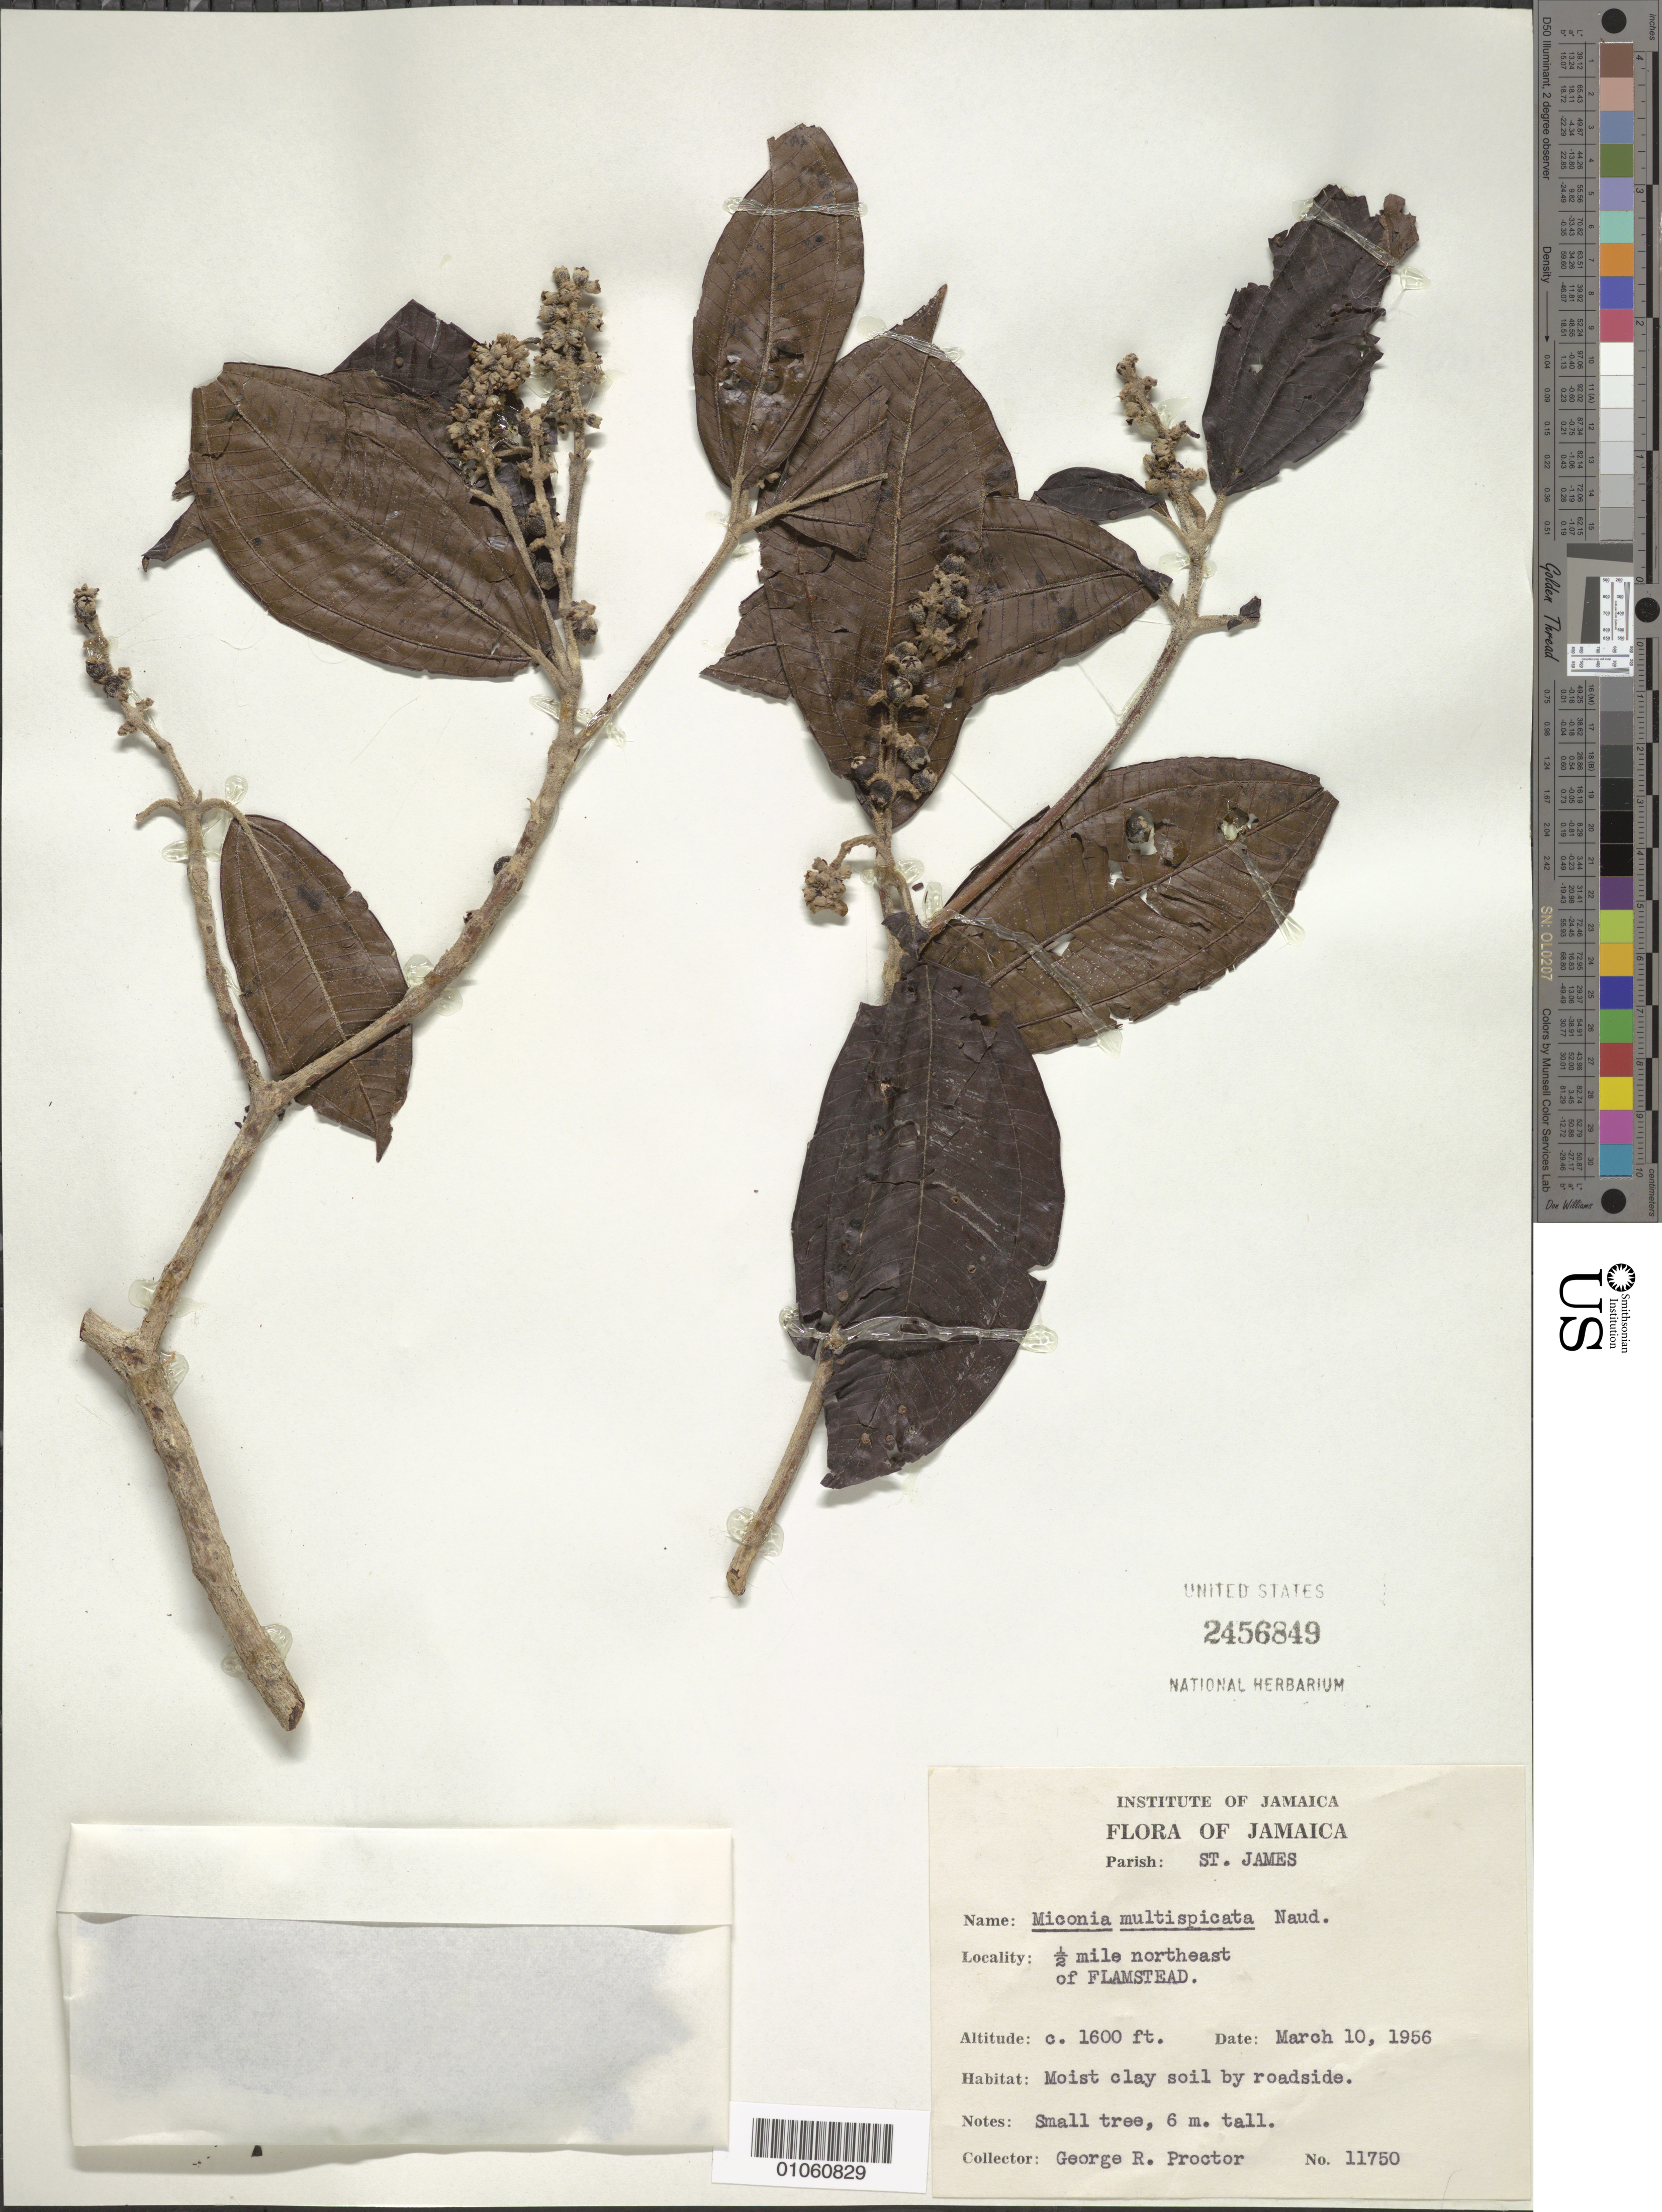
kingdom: Plantae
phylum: Tracheophyta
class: Magnoliopsida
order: Myrtales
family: Melastomataceae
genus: Miconia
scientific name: Miconia multispicata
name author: Naudin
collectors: G. R. Proctor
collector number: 11750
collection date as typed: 10 Mar 1956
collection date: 1956-03-10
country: Jamaica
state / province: Saint James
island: Jamaica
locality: Flamstead, 0.5 mile NE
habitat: Moist clay soil by roadside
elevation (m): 488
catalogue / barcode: US 2456849